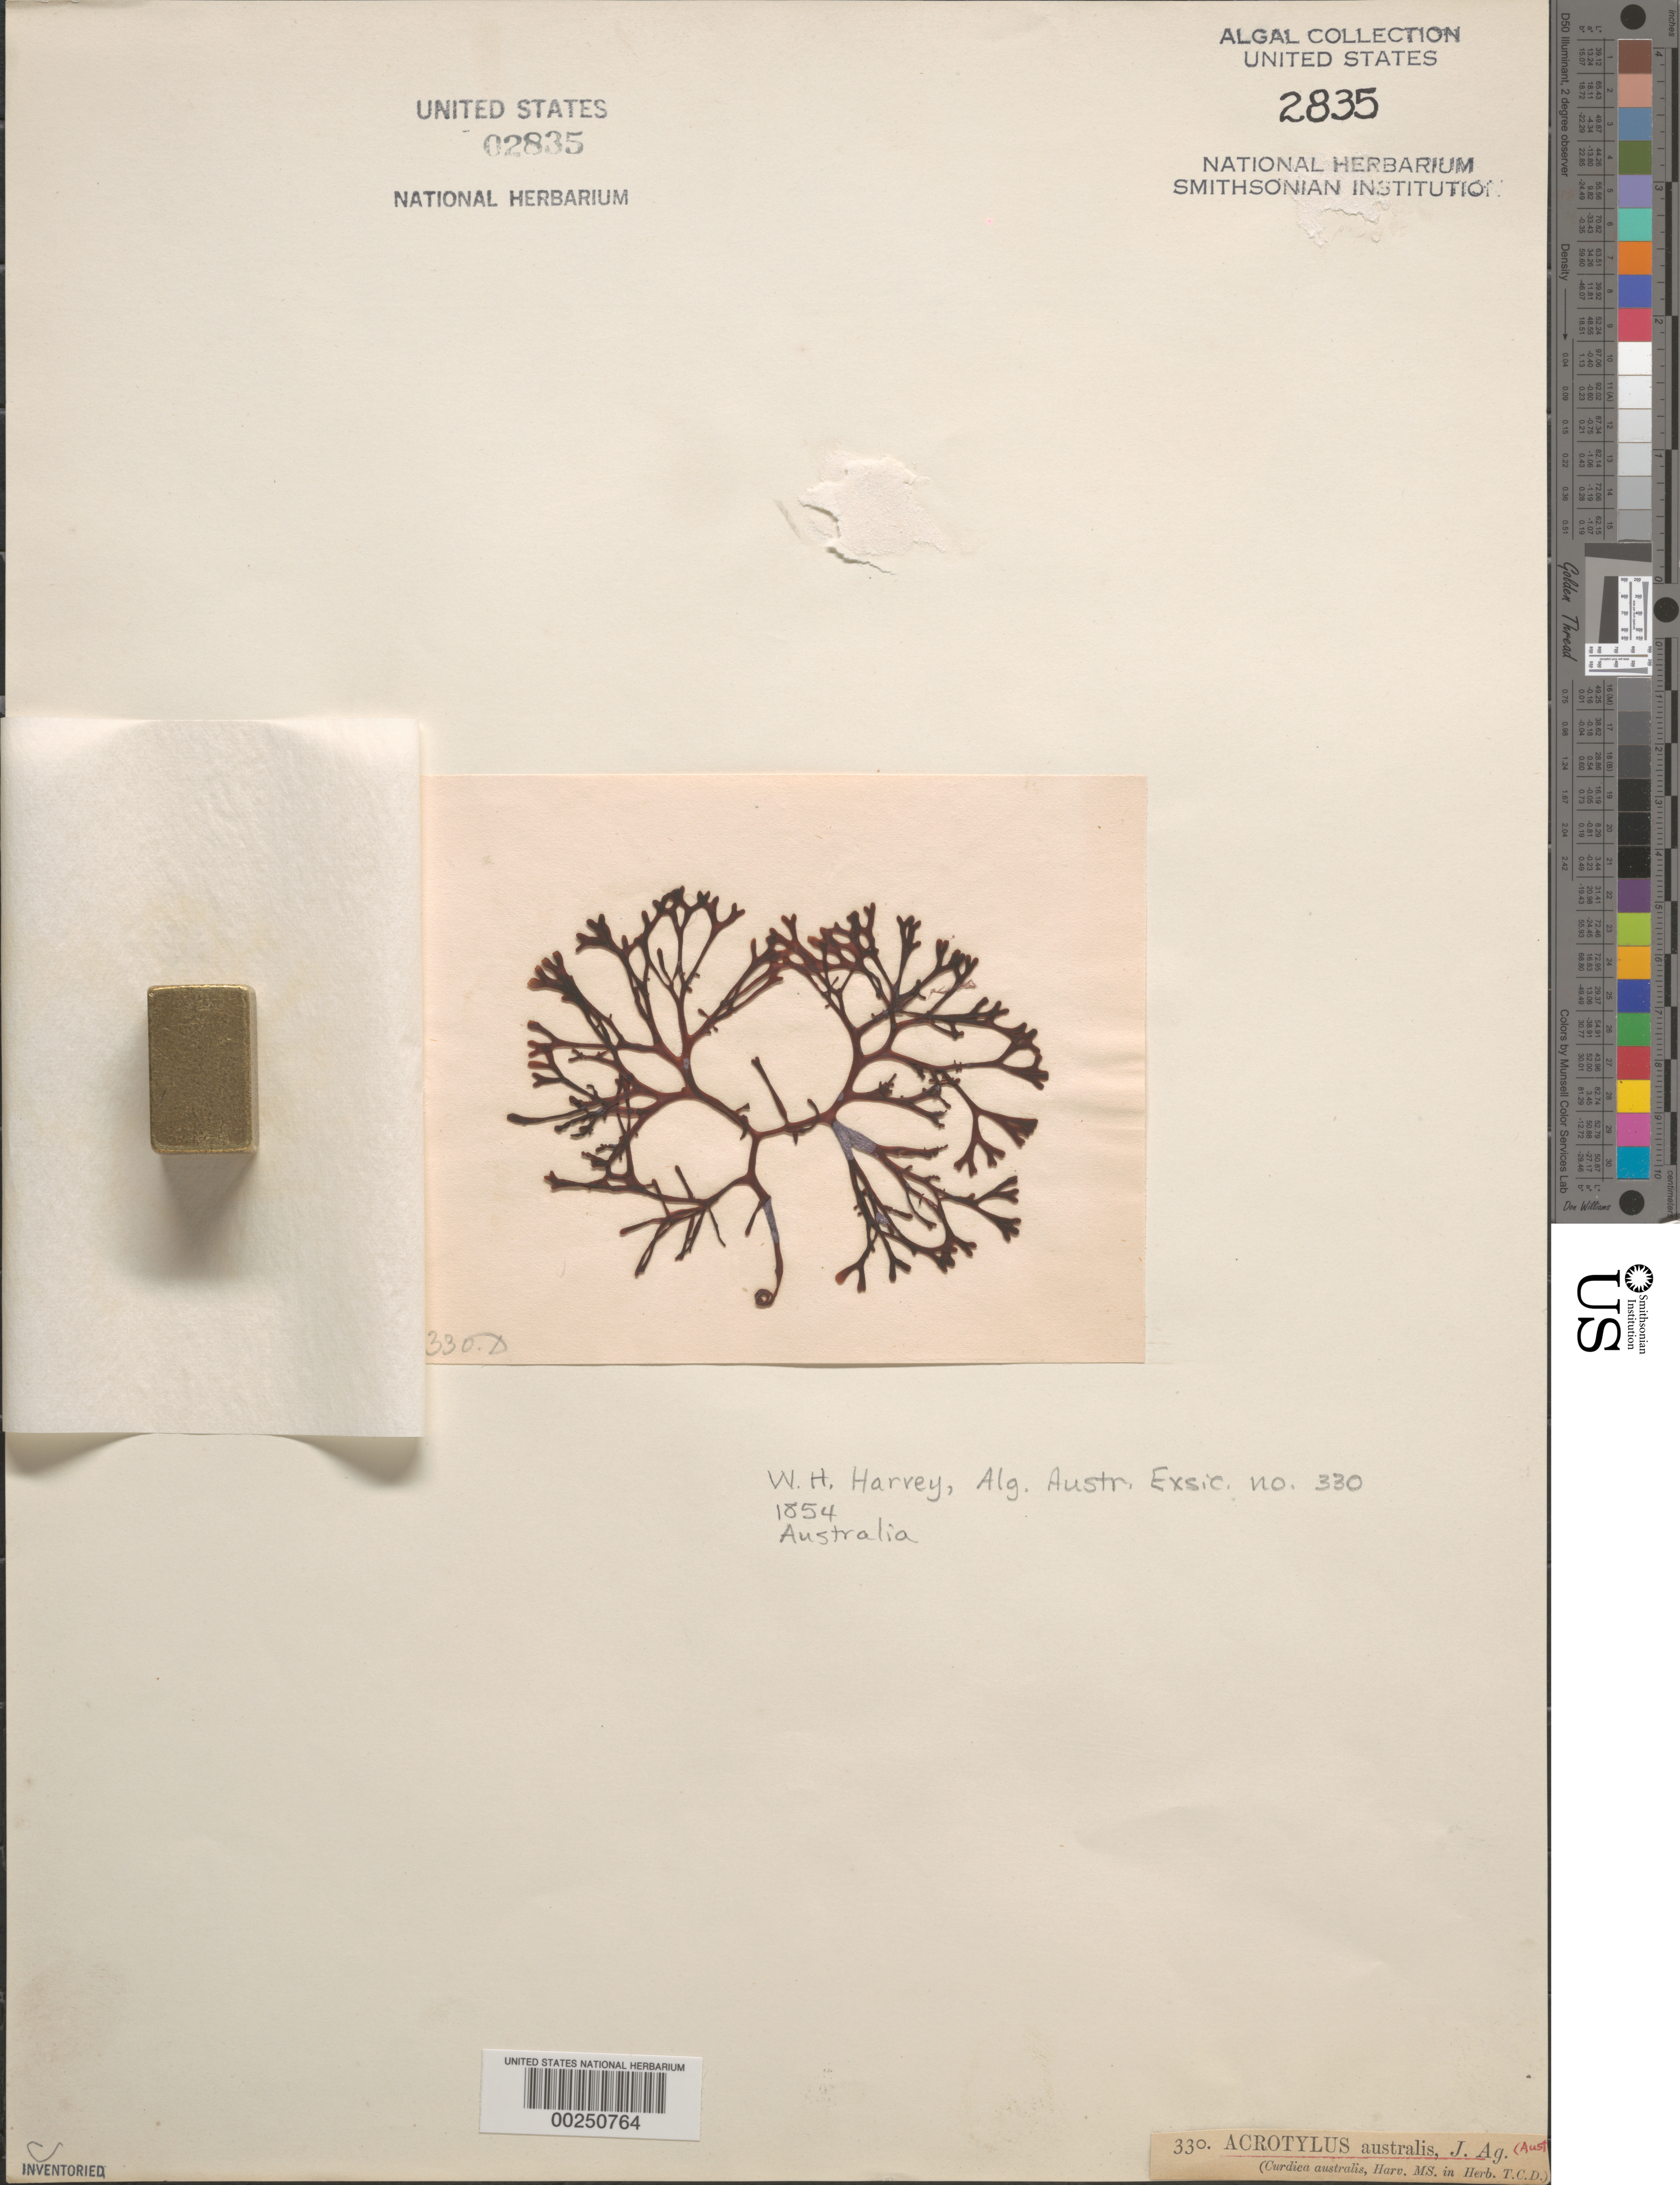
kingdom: Plantae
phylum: Rhodophyta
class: Florideophyceae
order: Gigartinales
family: Acrotylaceae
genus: Acrotylus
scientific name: Acrotylus australis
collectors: W. Harvey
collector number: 330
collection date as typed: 1854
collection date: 1854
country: Australia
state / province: Western Australia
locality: Princess Royal Harbor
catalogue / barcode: US 2835